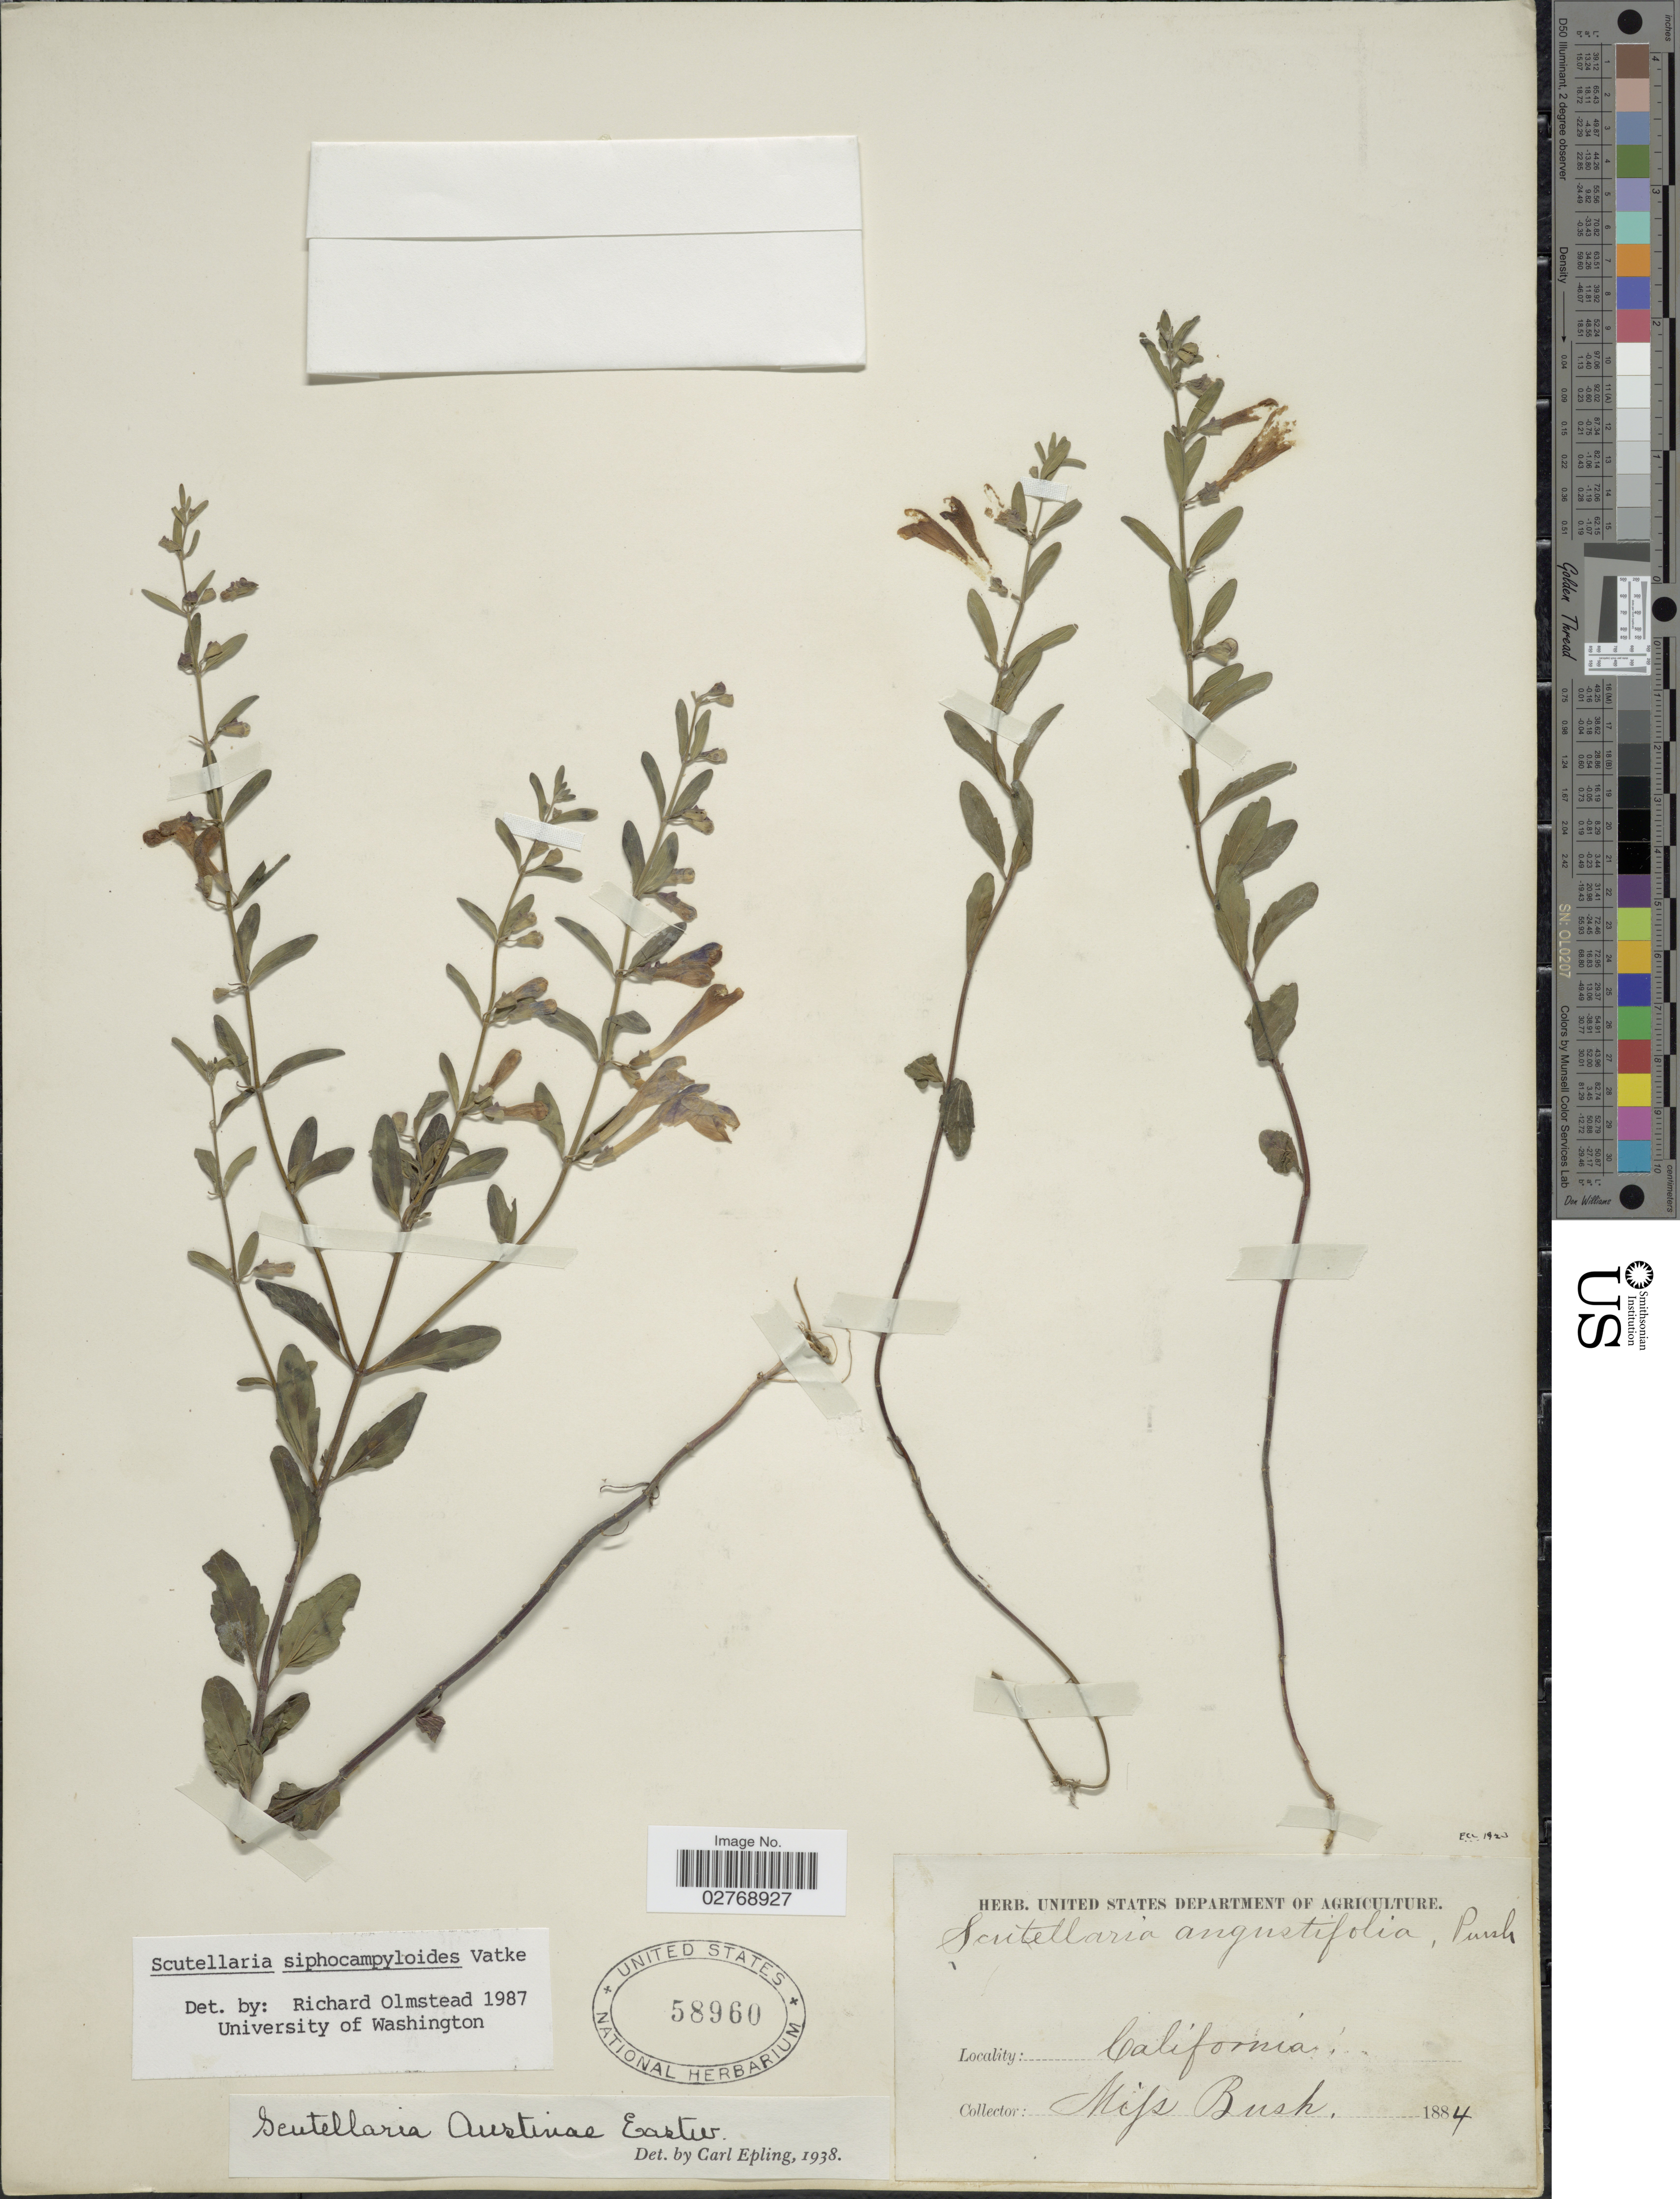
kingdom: Plantae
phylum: Tracheophyta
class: Magnoliopsida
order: Lamiales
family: Lamiaceae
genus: Scutellaria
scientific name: Scutellaria siphocampyloides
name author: Vatke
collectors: Bush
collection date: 1884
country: United States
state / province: California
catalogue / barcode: US 58960